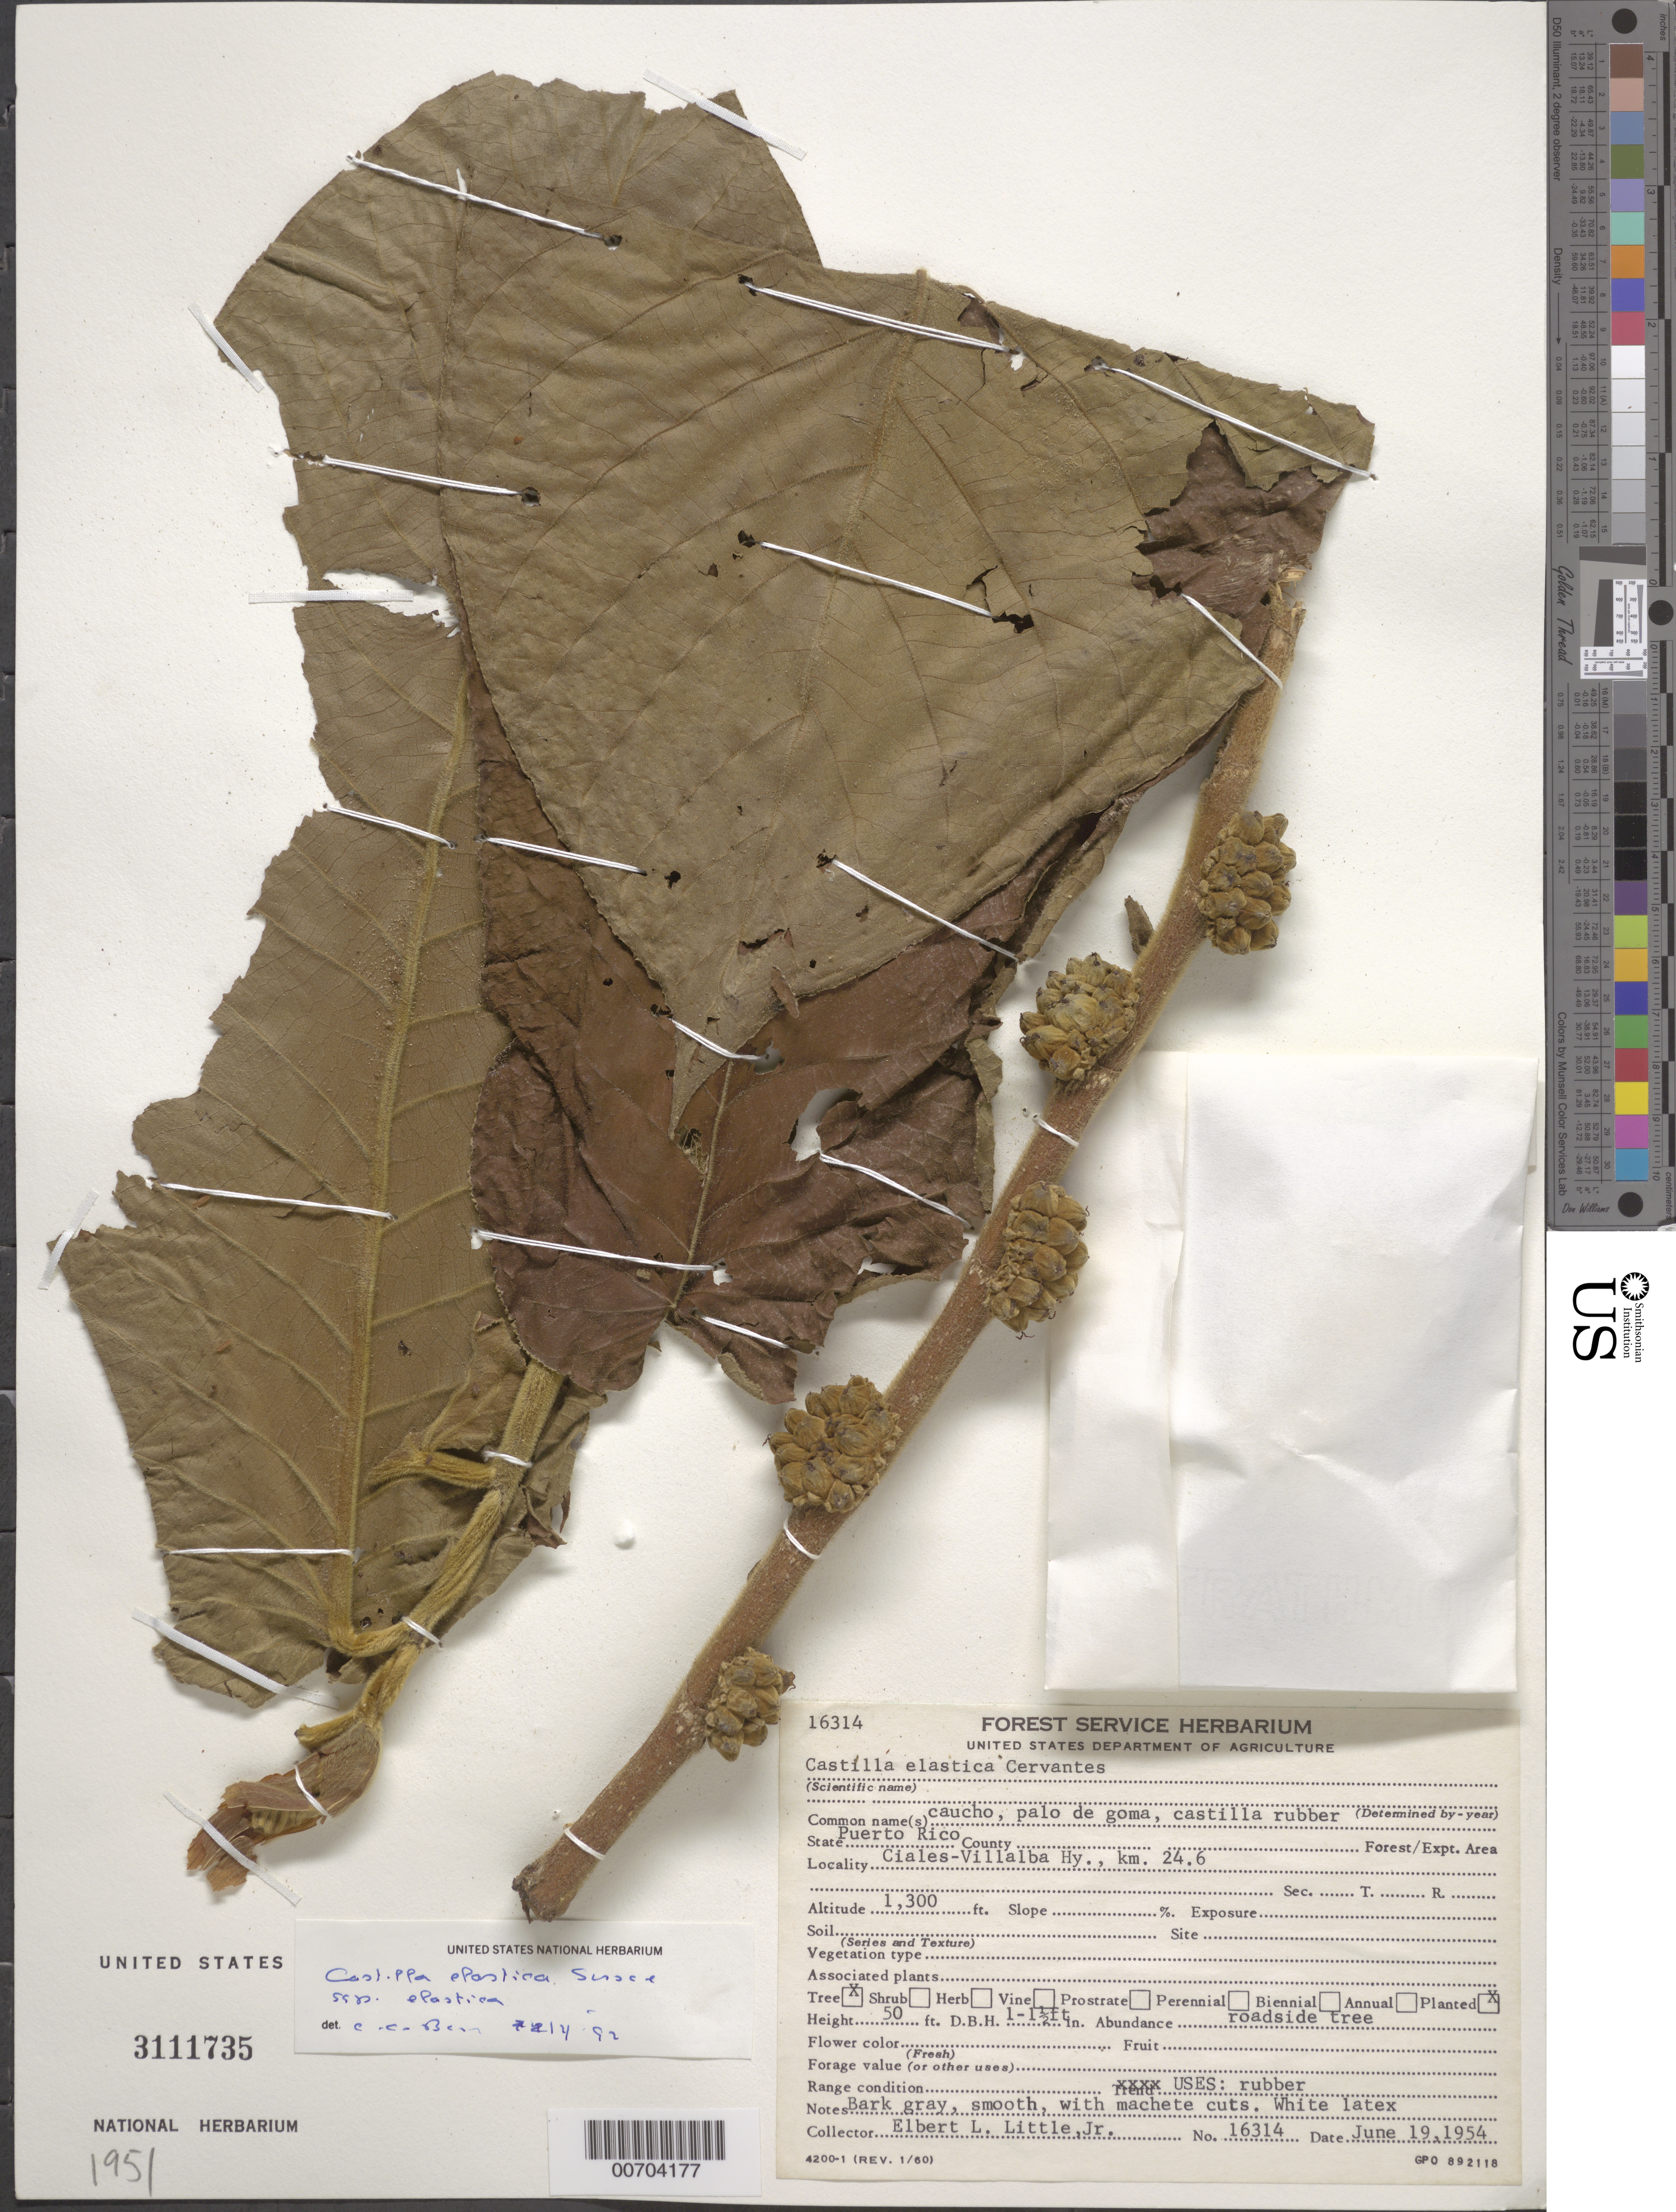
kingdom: Plantae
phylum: Tracheophyta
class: Magnoliopsida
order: Rosales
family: Moraceae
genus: Castilla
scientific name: Castilla elastica var. elastica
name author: Sessé ex Cerv.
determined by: Berg, C. C.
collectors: E. L. Little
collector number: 16314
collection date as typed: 19 Jun 1954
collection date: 1954-06-19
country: Puerto Rico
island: Greater Antilles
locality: Ciales-Villalba Hy., km. 24.6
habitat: roadside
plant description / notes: Common name: caucho; Common name: palo de goma; Common name: castilla rubber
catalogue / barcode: US 3111735